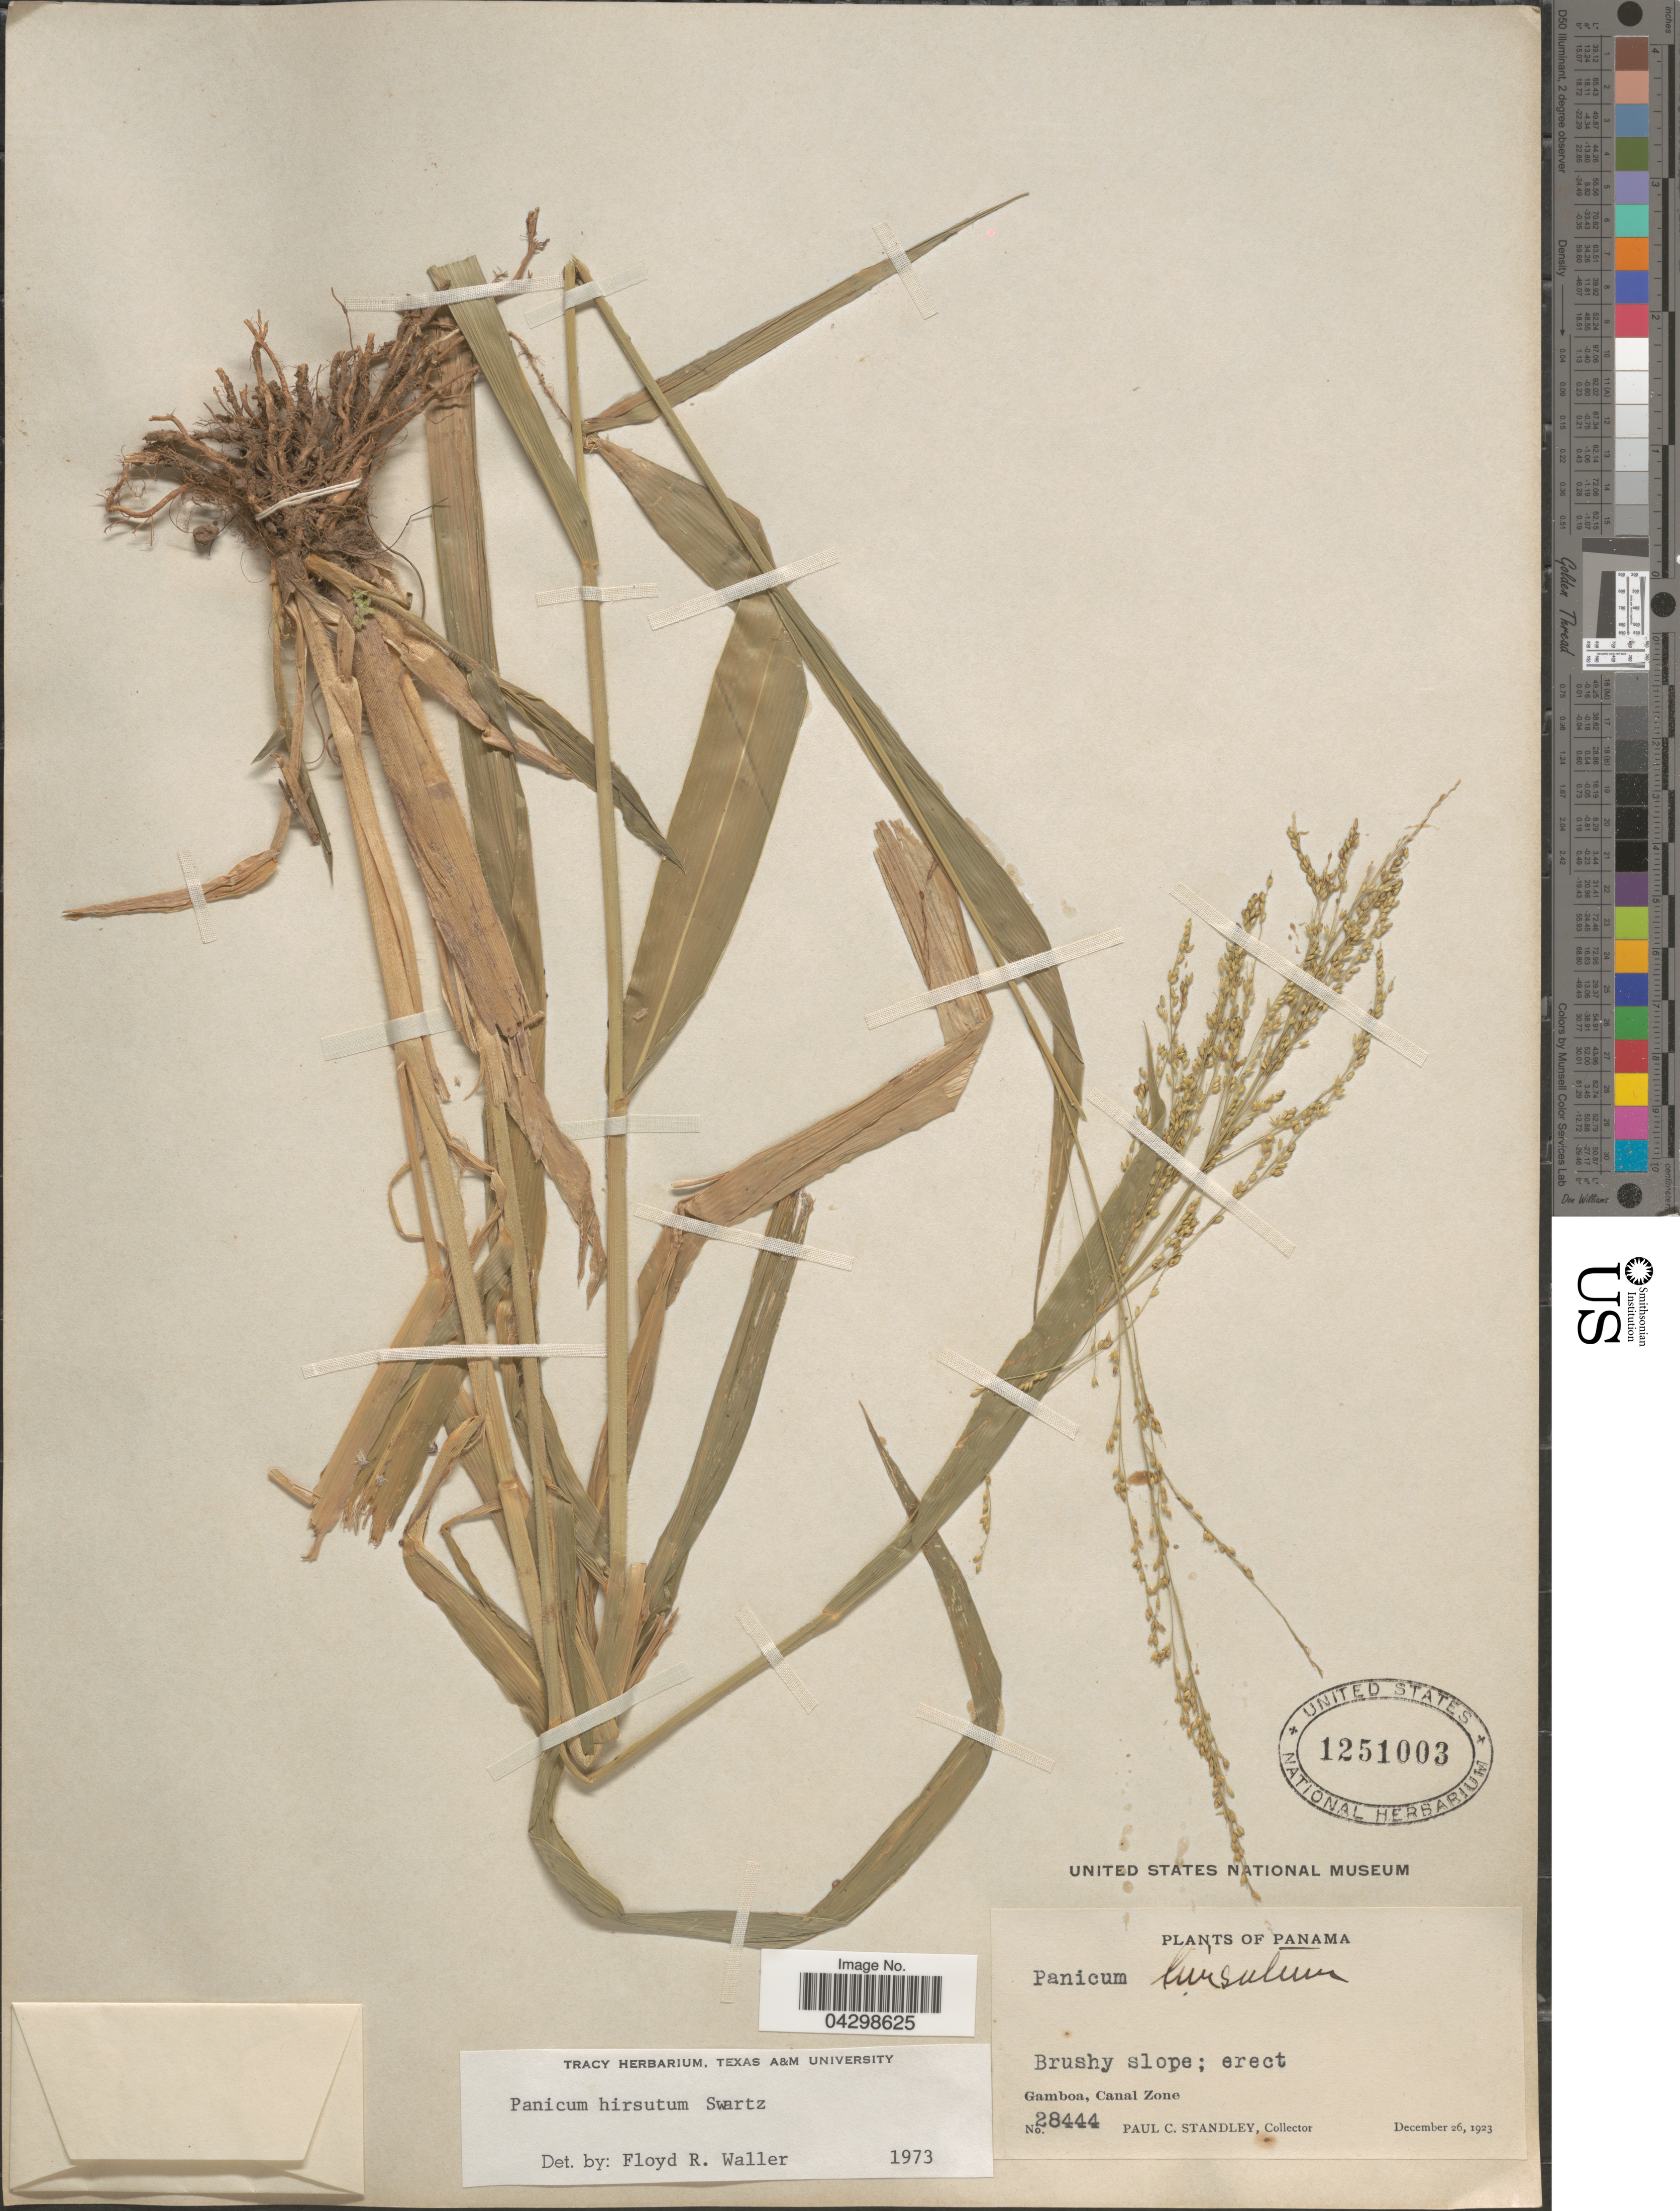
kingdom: Plantae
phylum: Tracheophyta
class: Liliopsida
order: Poales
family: Poaceae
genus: Panicum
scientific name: Panicum hirsutum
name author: Sw.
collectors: P. C. Standley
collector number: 28444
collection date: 1923-12-26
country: Panama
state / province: Colón / Panamá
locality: Gamboa, Canal Zone.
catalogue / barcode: US 1251003